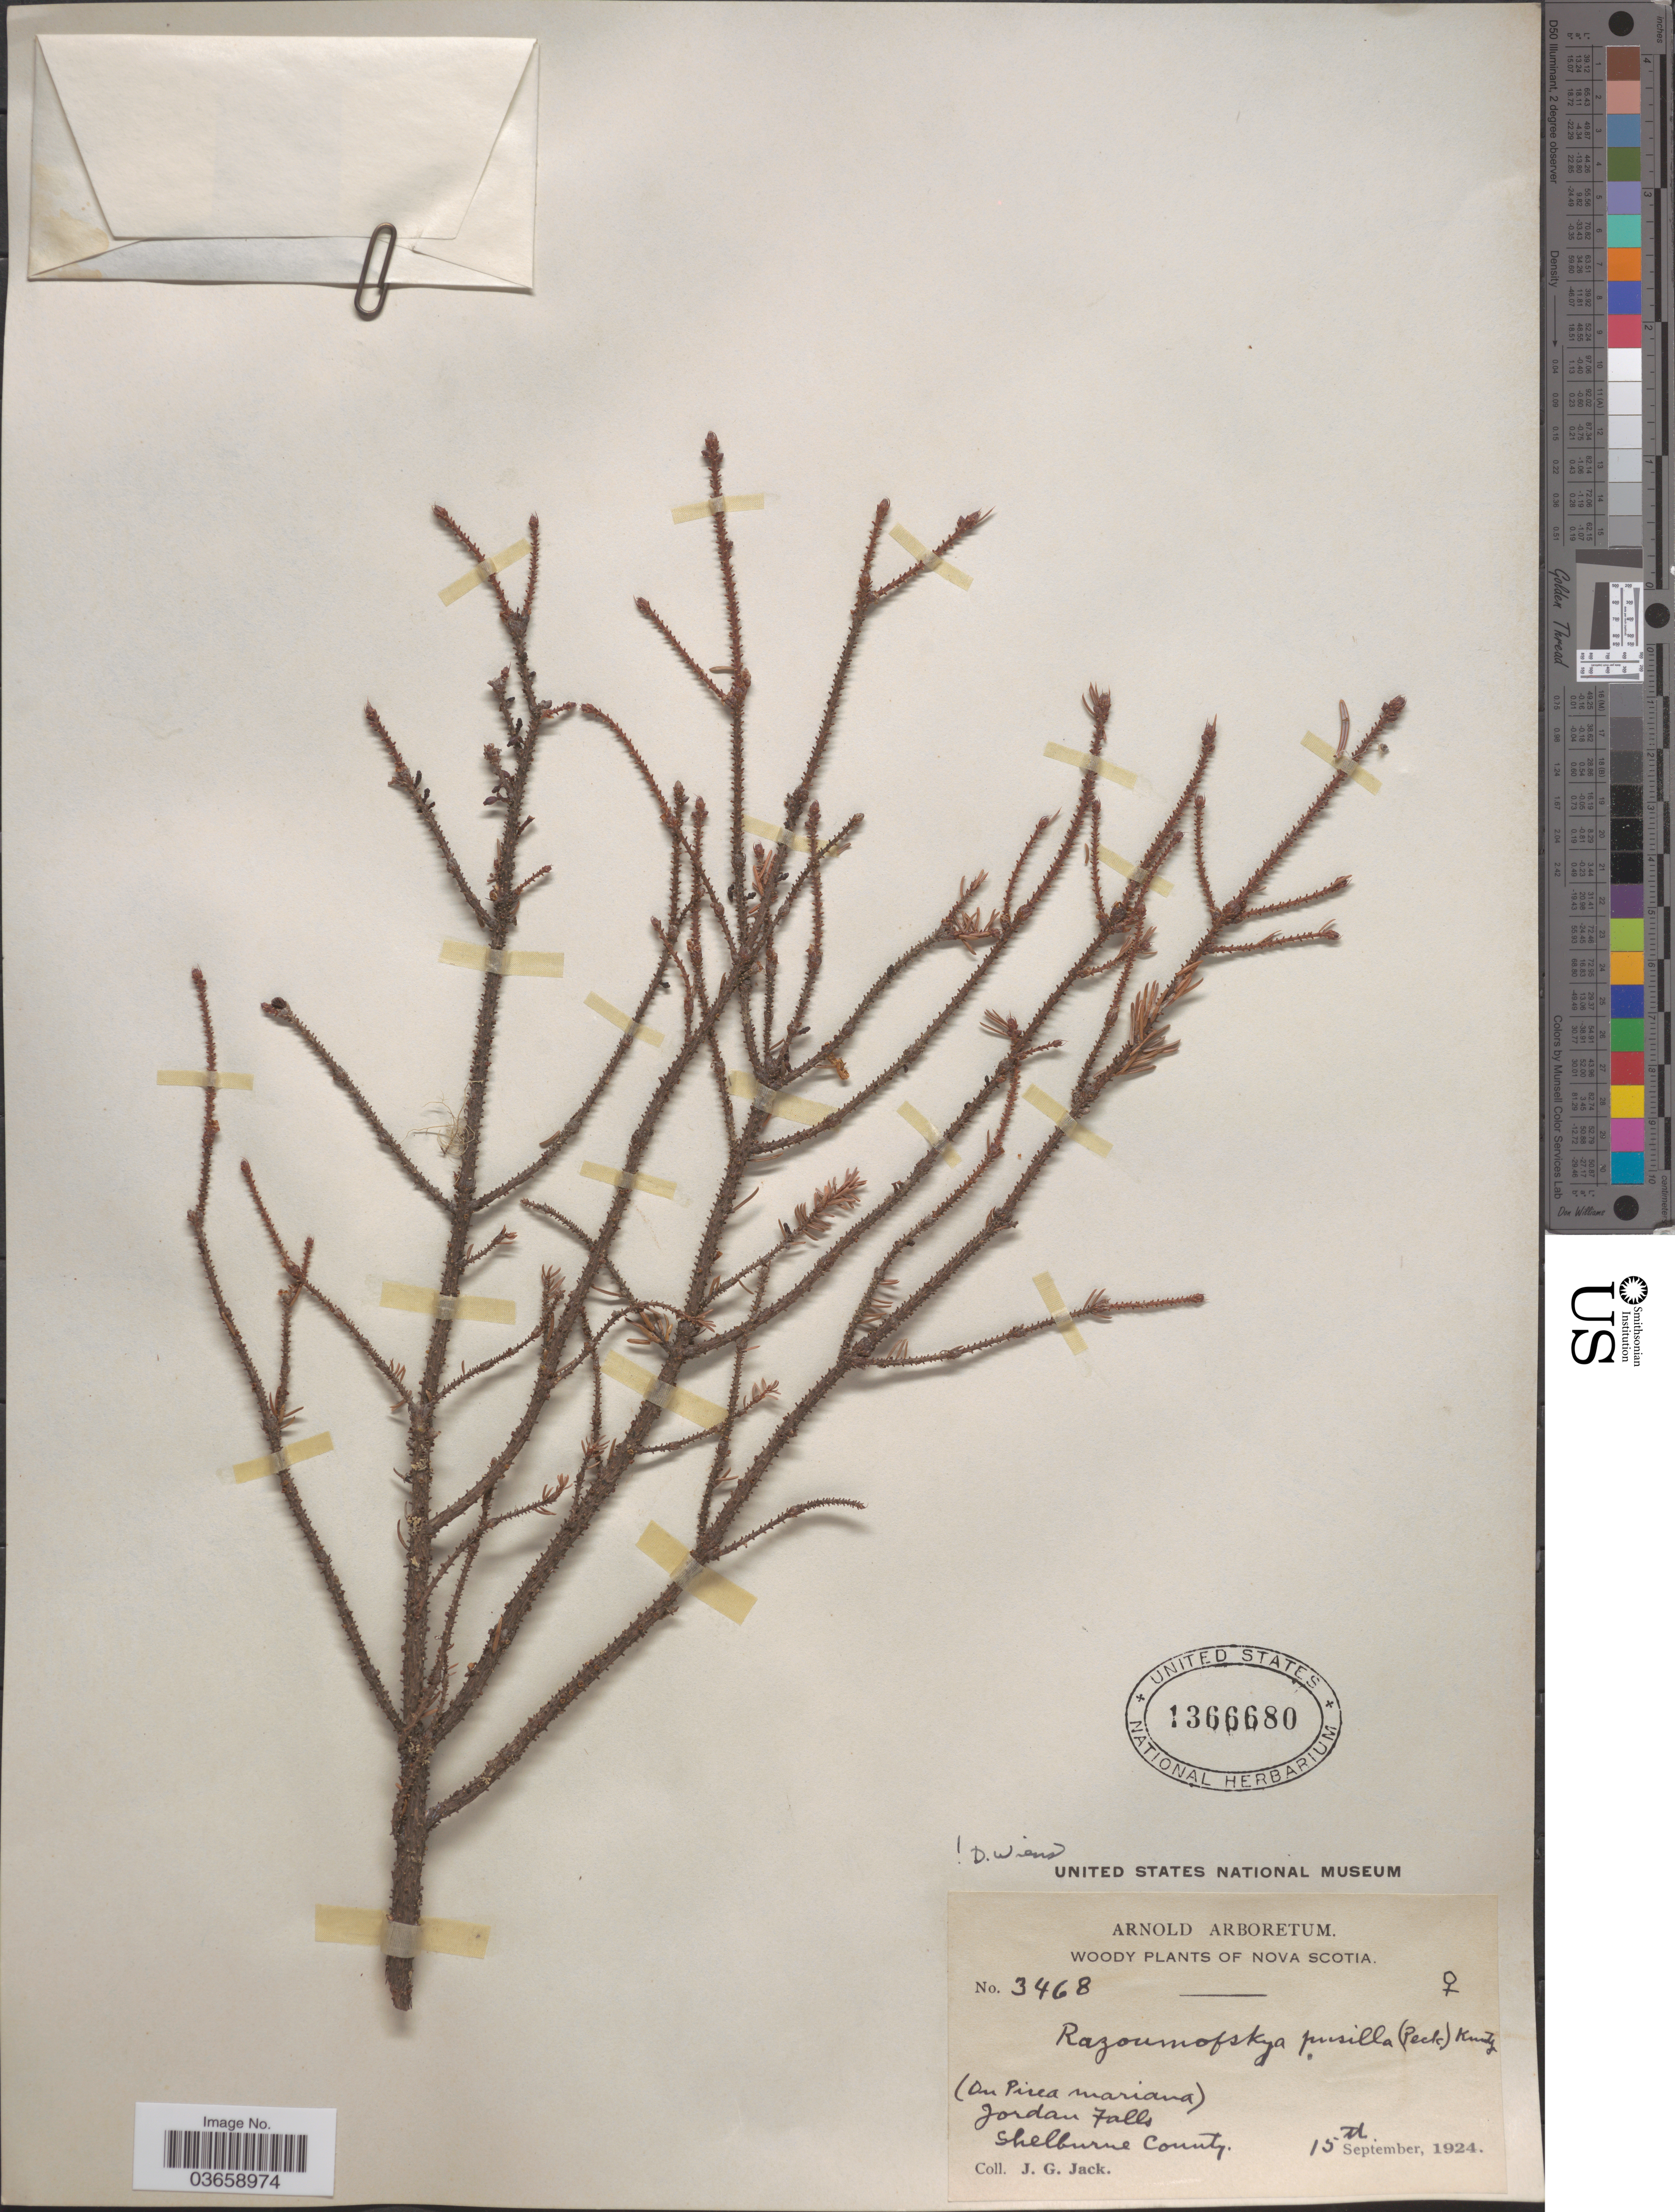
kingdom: Plantae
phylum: Tracheophyta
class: Magnoliopsida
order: Santalales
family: Viscaceae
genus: Arceuthobium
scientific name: Arceuthobium pusillum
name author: Peck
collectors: J. G. Jack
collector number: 3468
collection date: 1924-09-15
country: Canada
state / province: Nova Scotia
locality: Jordan Falls. Shelburne County.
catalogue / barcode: US 1366680